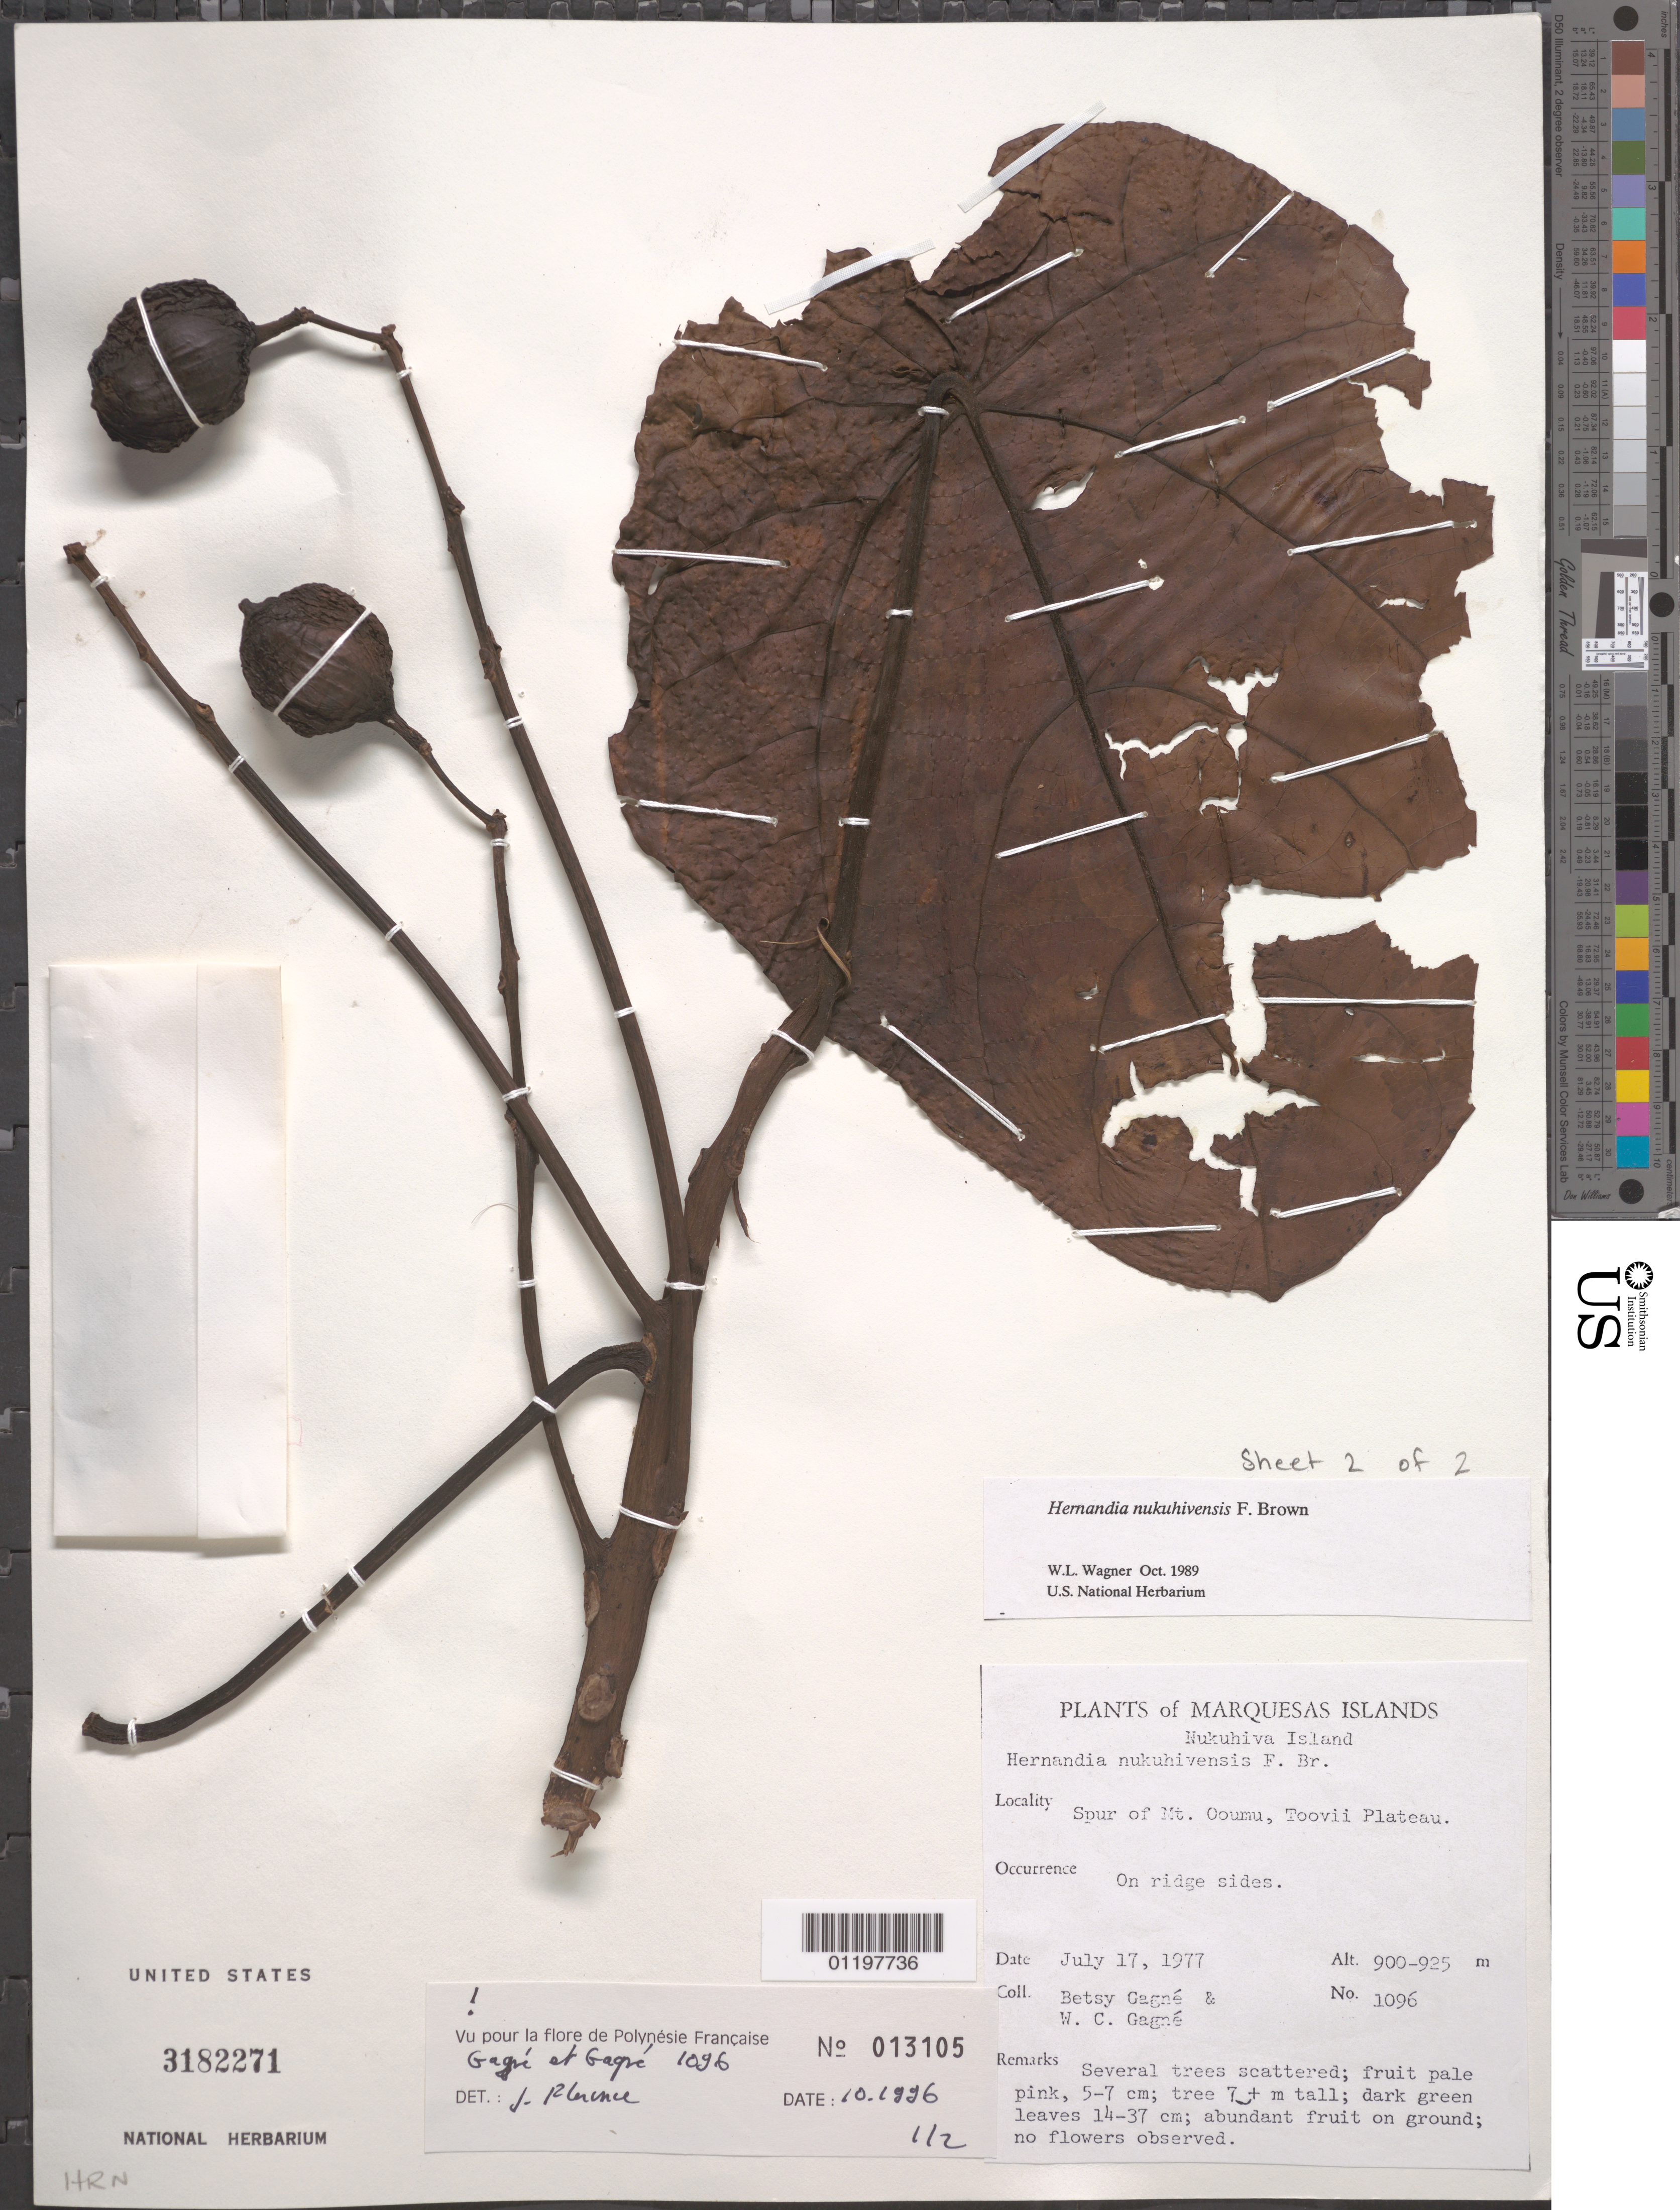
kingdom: Plantae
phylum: Tracheophyta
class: Magnoliopsida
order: Laurales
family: Hernandiaceae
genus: Hernandia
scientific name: Hernandia nukuhivensis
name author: F. Br.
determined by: Wagner, W. L., (BOT), Smithsonian Institution - National Museum of Natural History (UNITED STATES)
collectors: B. H. Gagné & W. Gagné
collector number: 1096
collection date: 1977-07-17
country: French Polynesia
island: Nuku Hiva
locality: Toovii Plateau, spur of Mt. Ooumu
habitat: On ridge sides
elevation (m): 900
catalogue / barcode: US 3182271